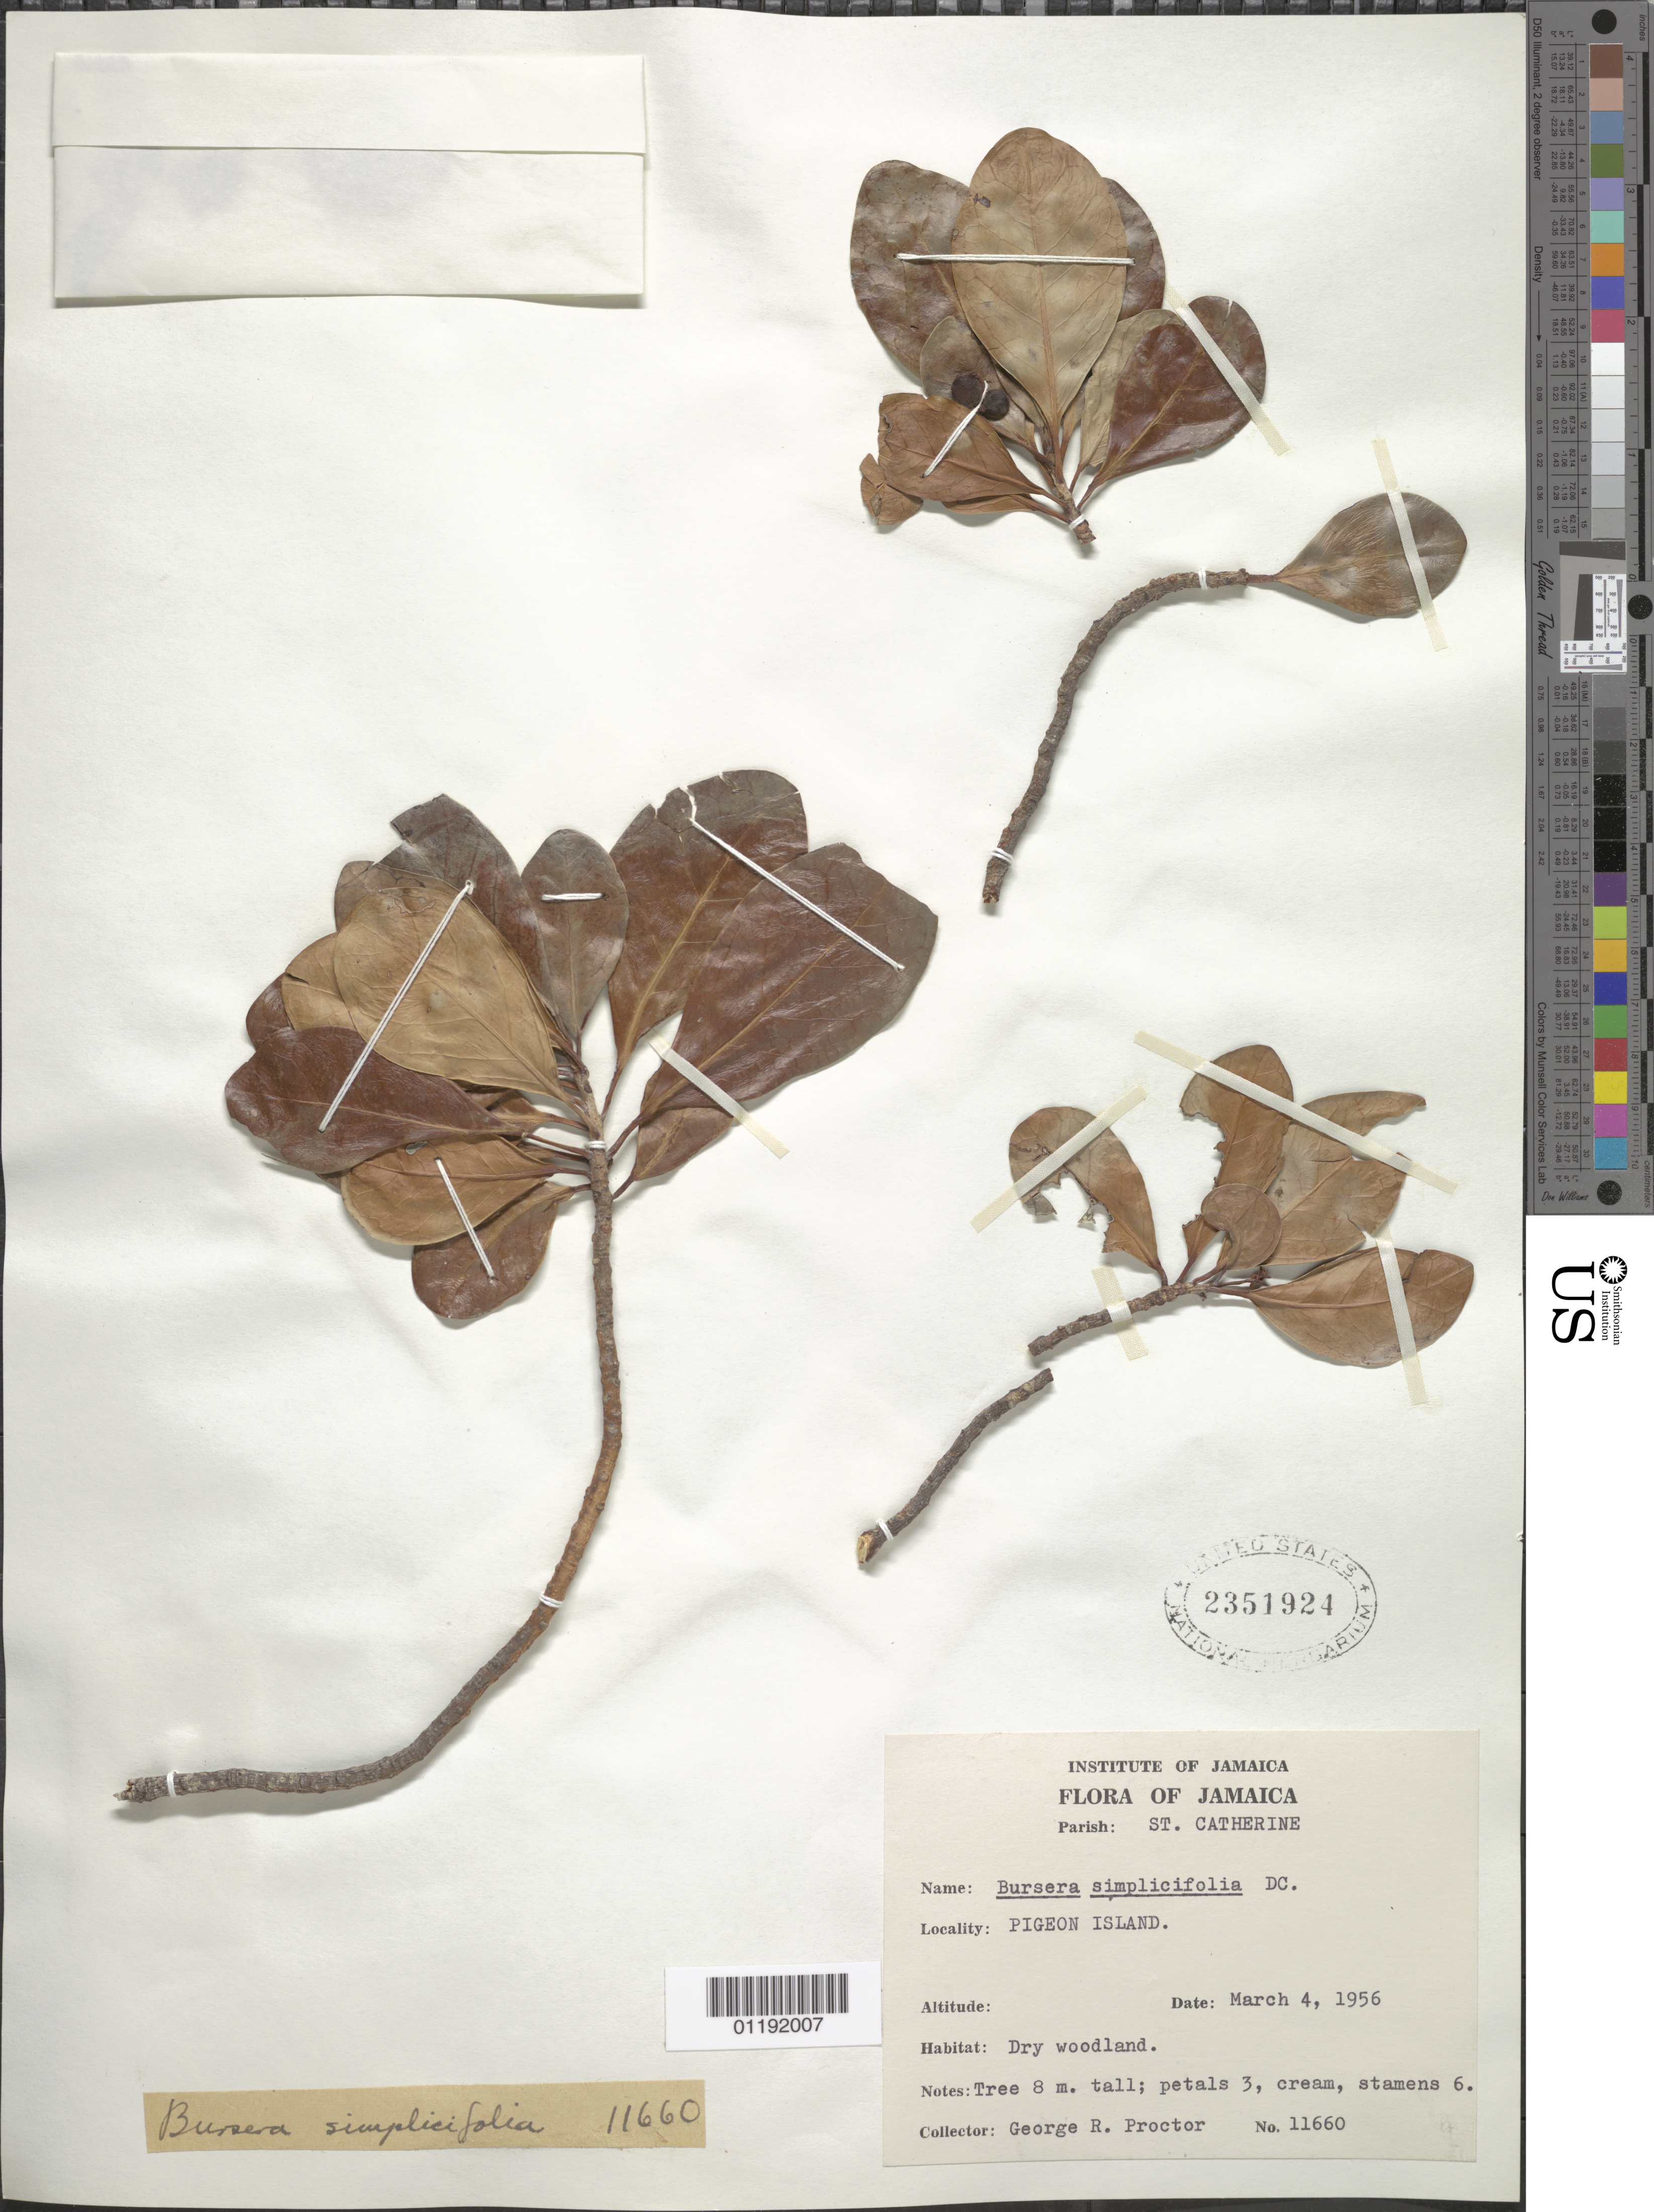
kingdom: Plantae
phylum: Tracheophyta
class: Magnoliopsida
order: Sapindales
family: Burseraceae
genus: Bursera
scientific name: Bursera lunanii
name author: (Spreng.) C.D. Adams & Dandy ex Proctor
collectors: G. Proctor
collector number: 11660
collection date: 1956-03-04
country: Jamaica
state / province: Saint Catherine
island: Pigeon Island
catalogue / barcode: US 2351924